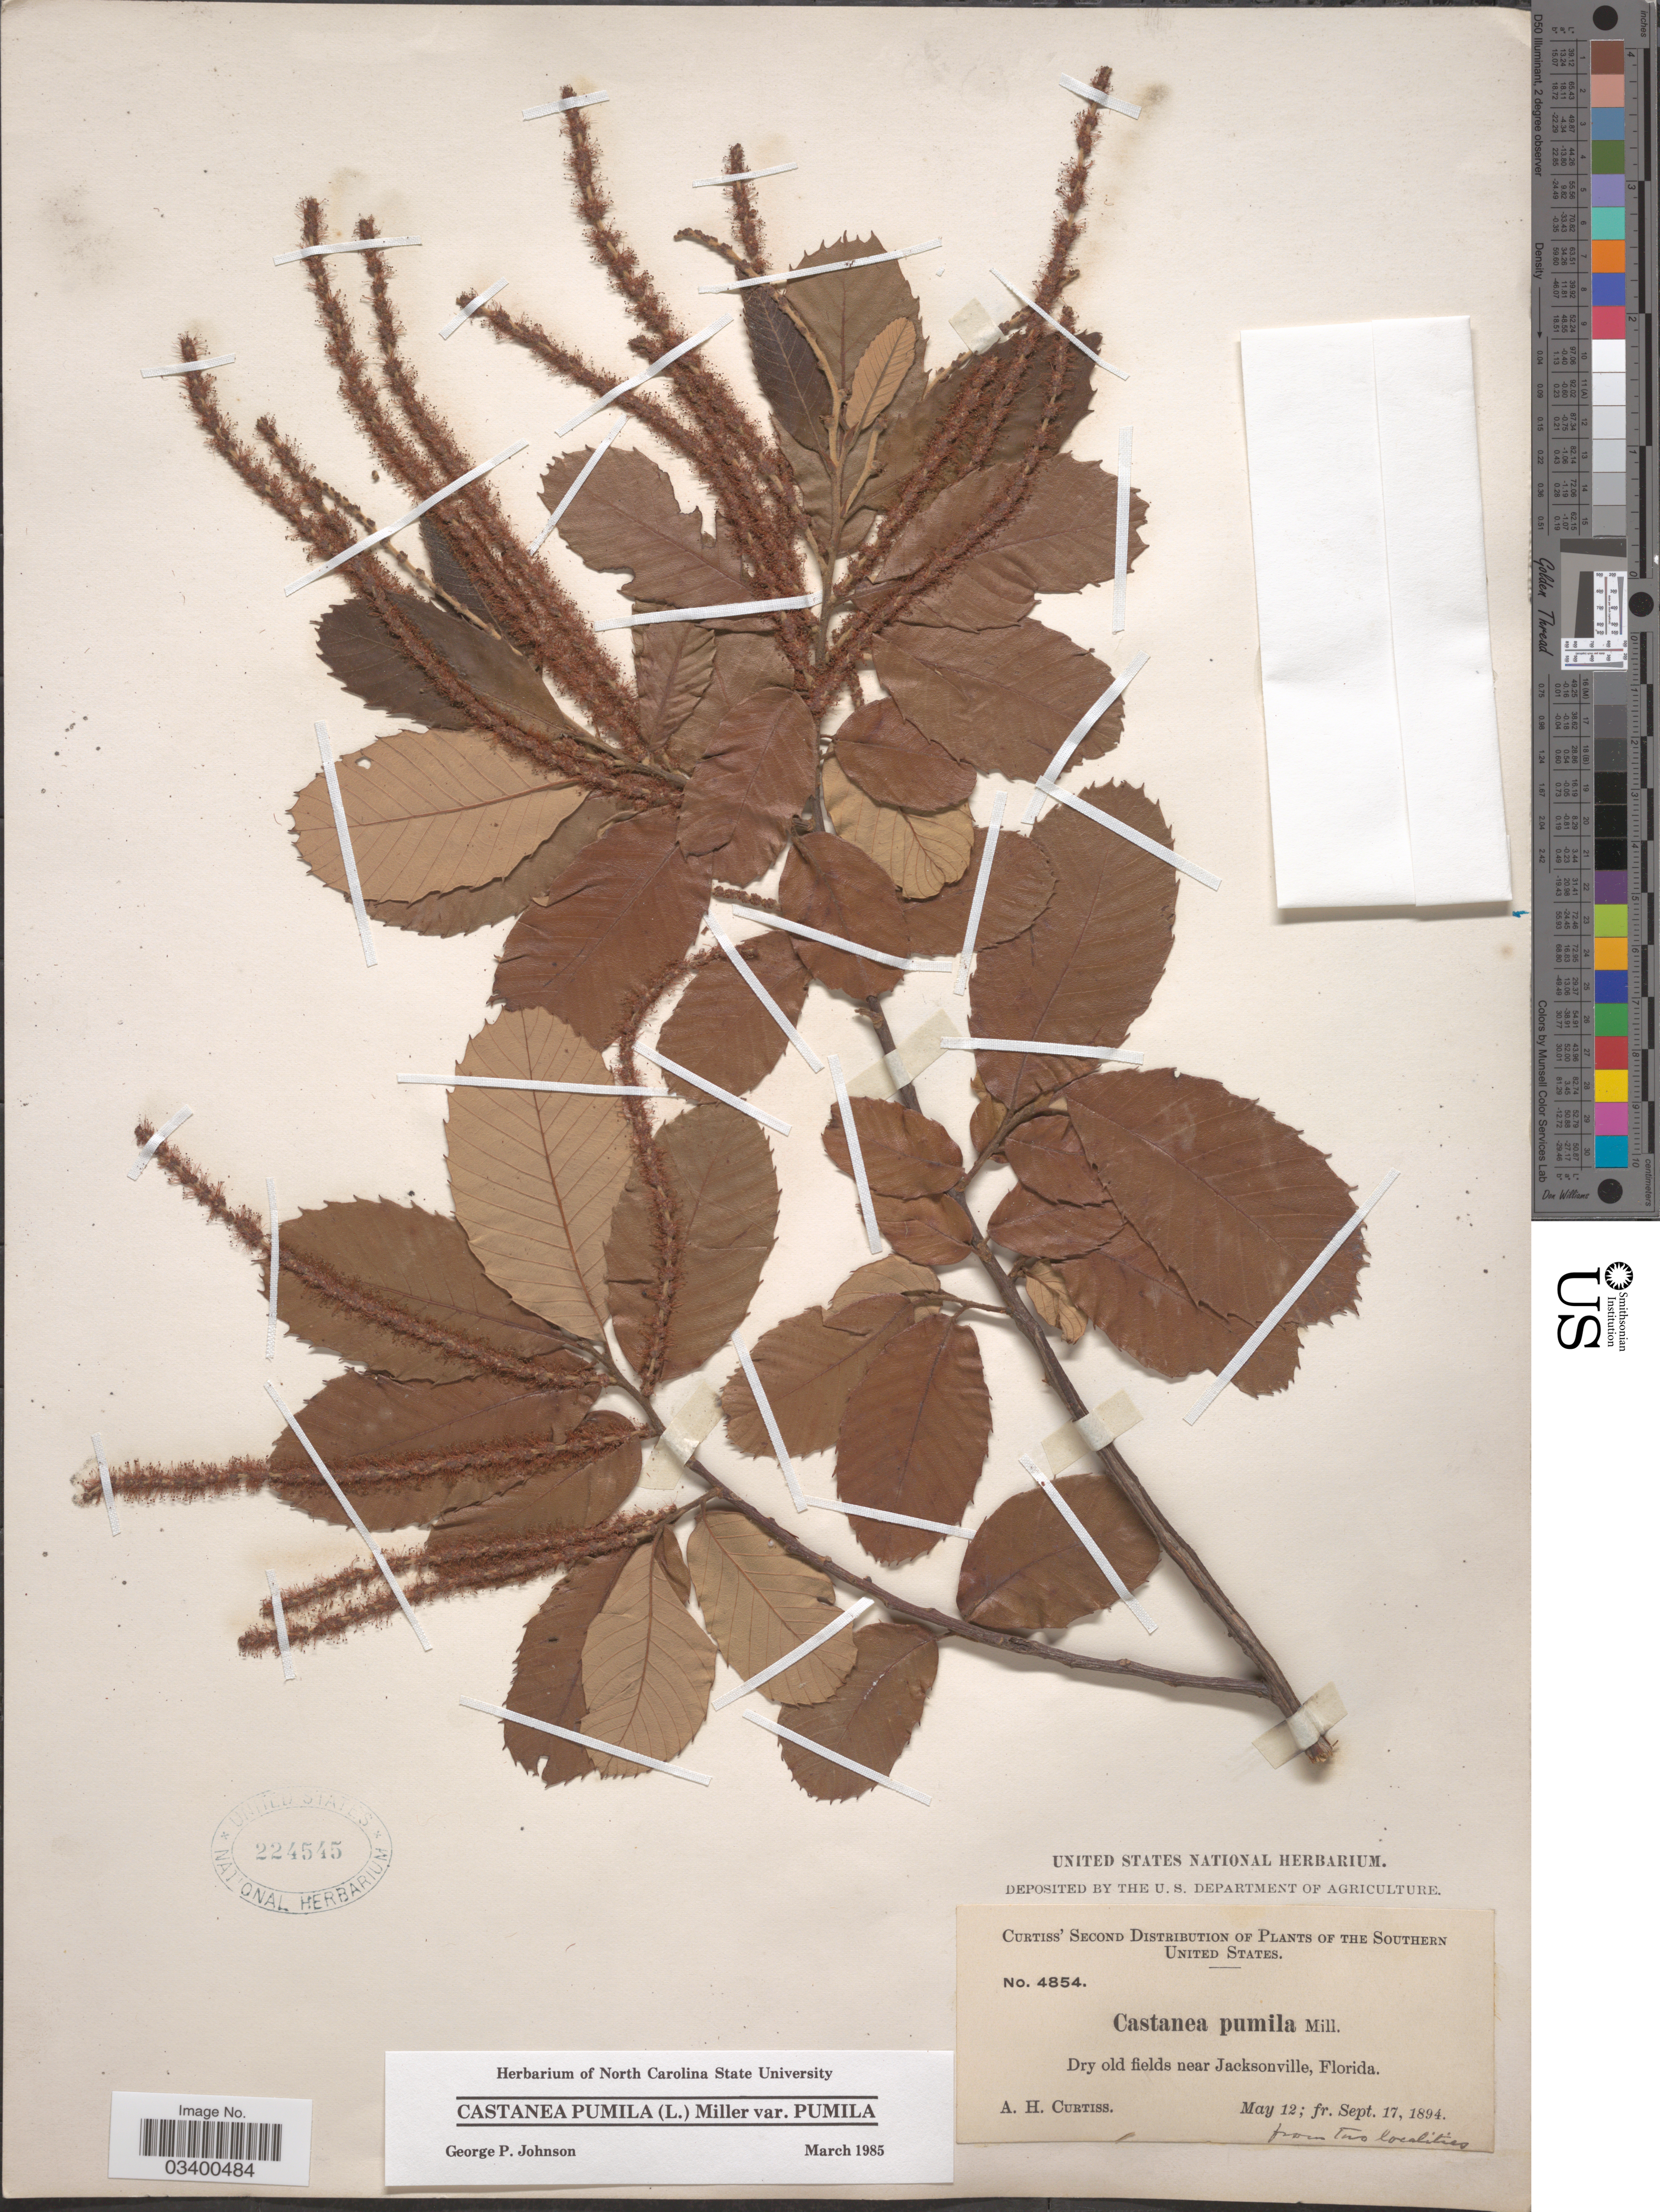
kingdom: Plantae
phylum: Tracheophyta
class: Magnoliopsida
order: Fagales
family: Fagaceae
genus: Castanea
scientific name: Castanea pumila var. pumila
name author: (L.) Mill.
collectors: A. H. Curtiss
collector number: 4854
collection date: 1894-05-12/1894-09-17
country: United States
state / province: Florida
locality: Southern United States. Near Jacksonville.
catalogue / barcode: US 224545